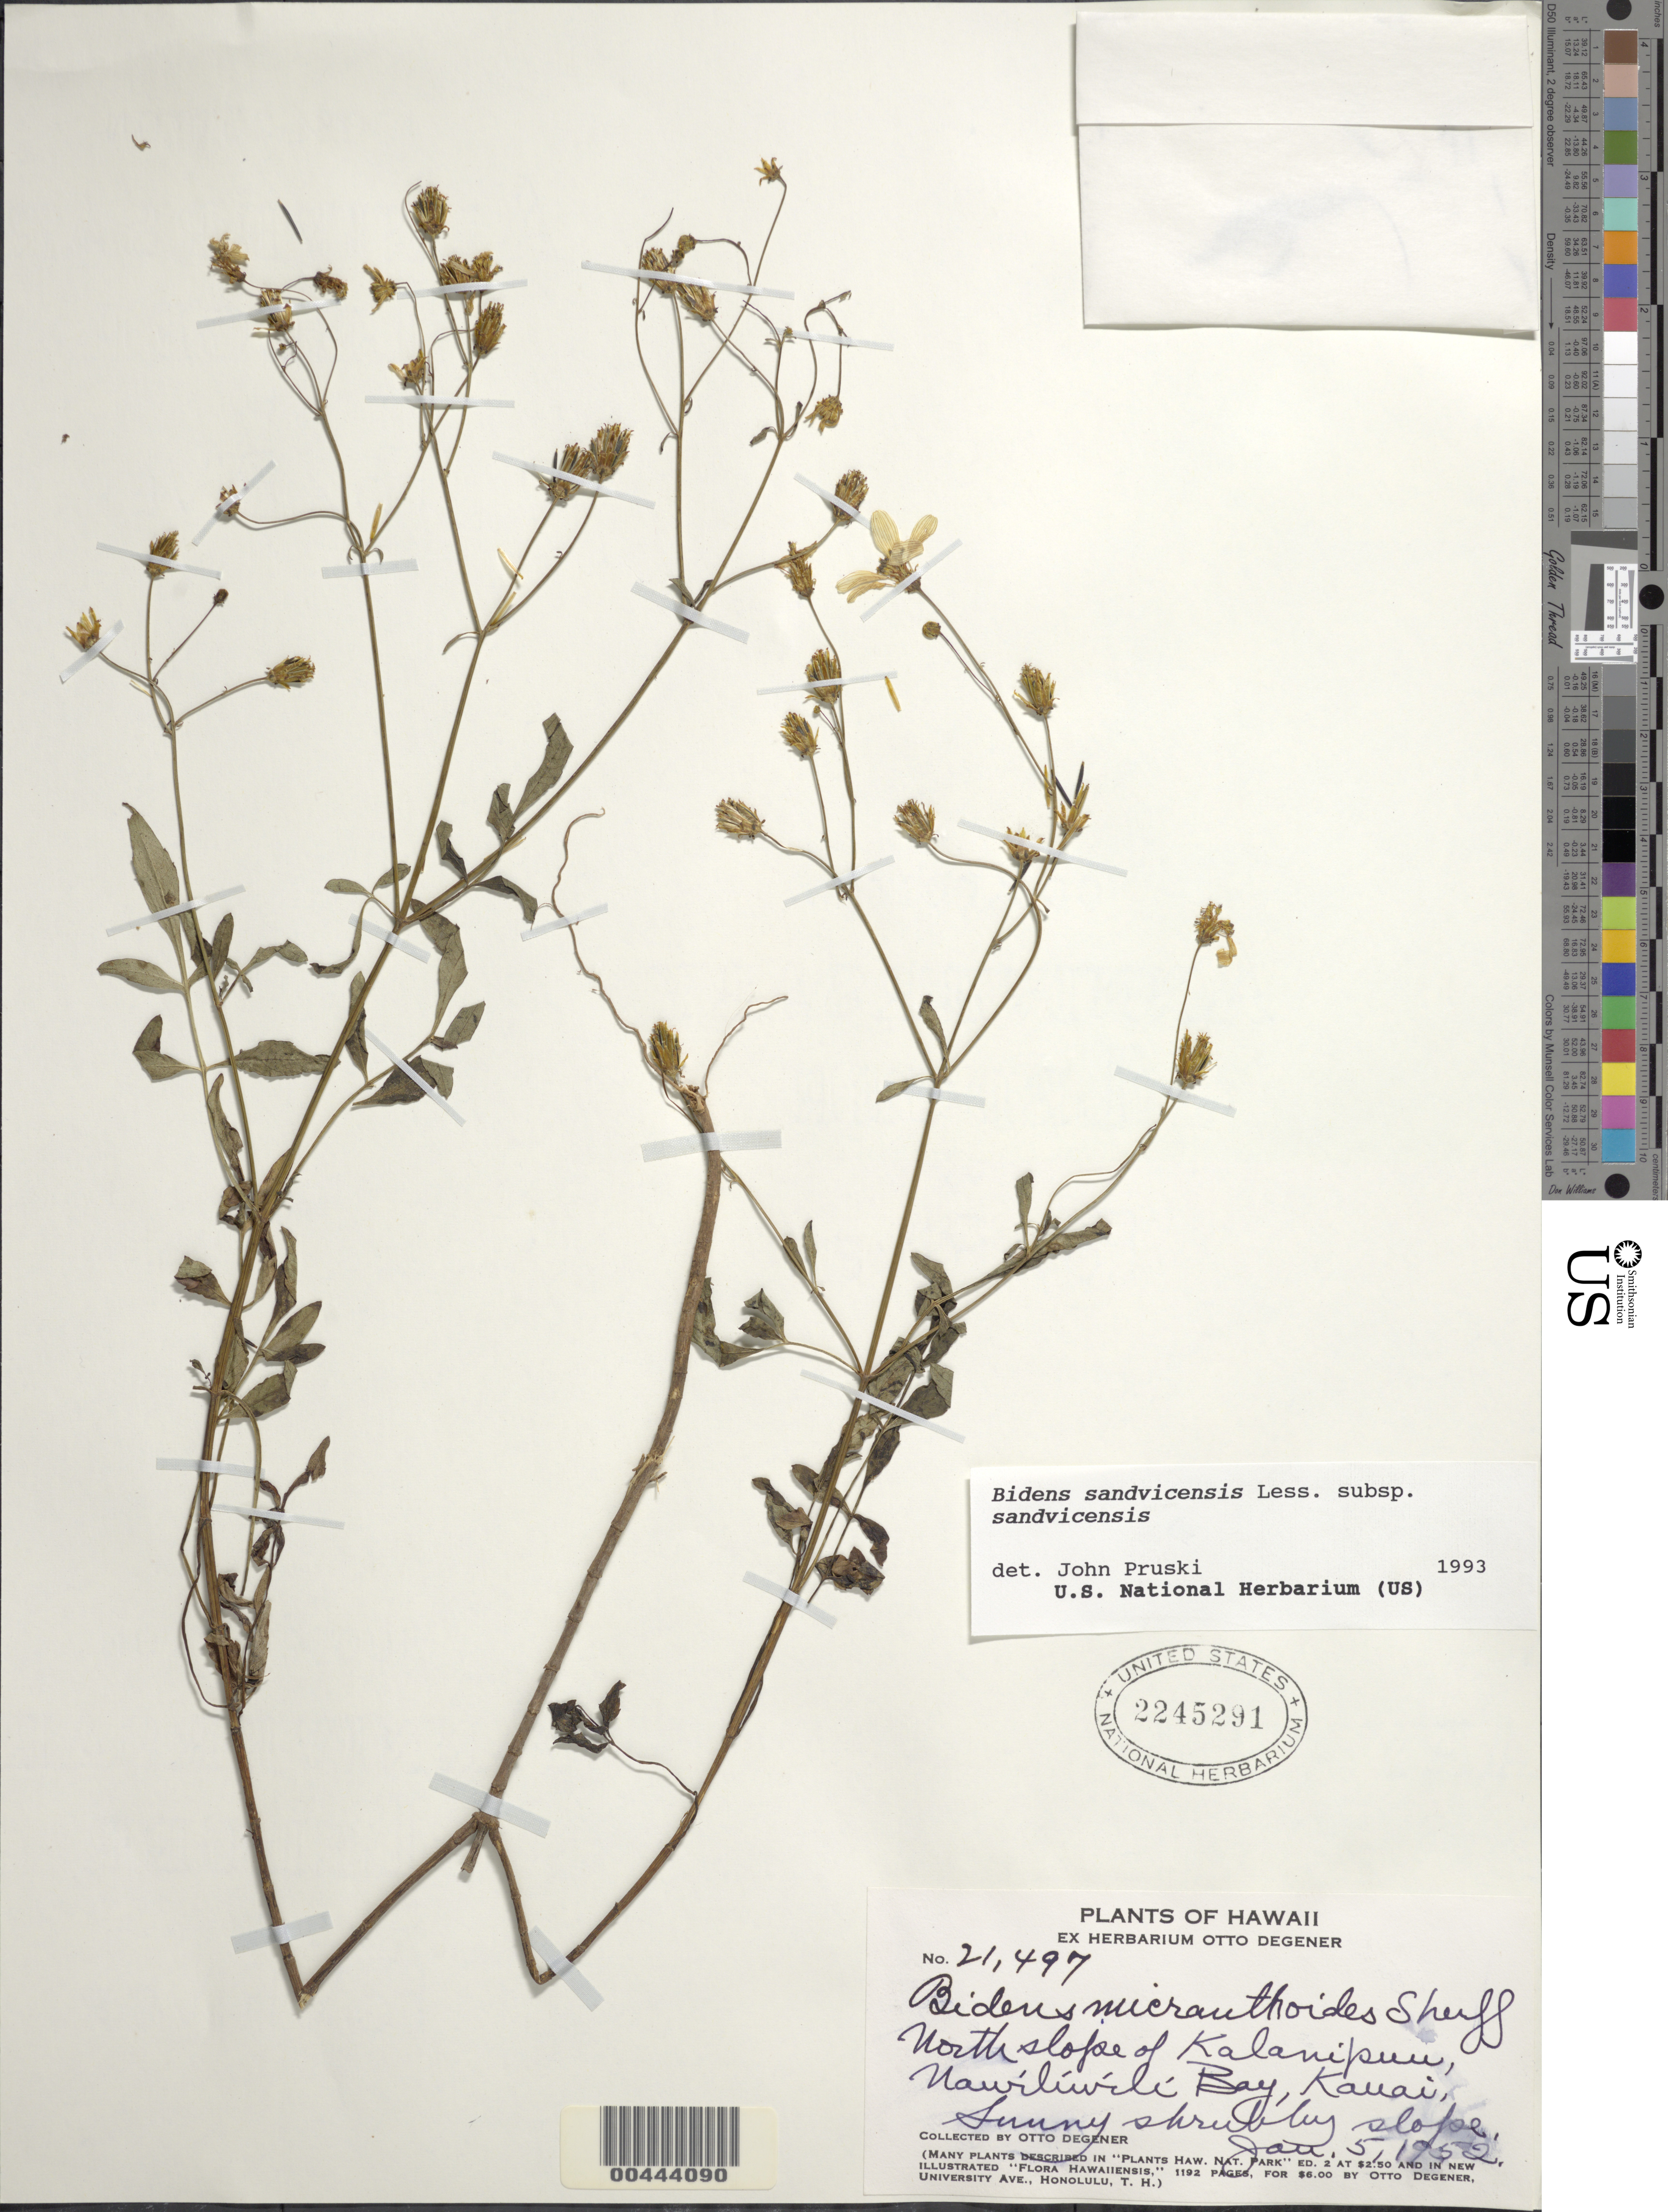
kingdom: Plantae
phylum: Tracheophyta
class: Magnoliopsida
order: Asterales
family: Asteraceae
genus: Bidens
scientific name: Bidens sandvicensis subsp. sandvicensis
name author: Less.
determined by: Pruski, J. F.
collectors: O. Degener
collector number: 21497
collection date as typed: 5 Jan 1952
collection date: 1952-01-05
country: United States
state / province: Hawaii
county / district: Kauai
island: Kaua'i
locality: North slope of Kalanipuu, Nawiliwili Bay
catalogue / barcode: US 2245291